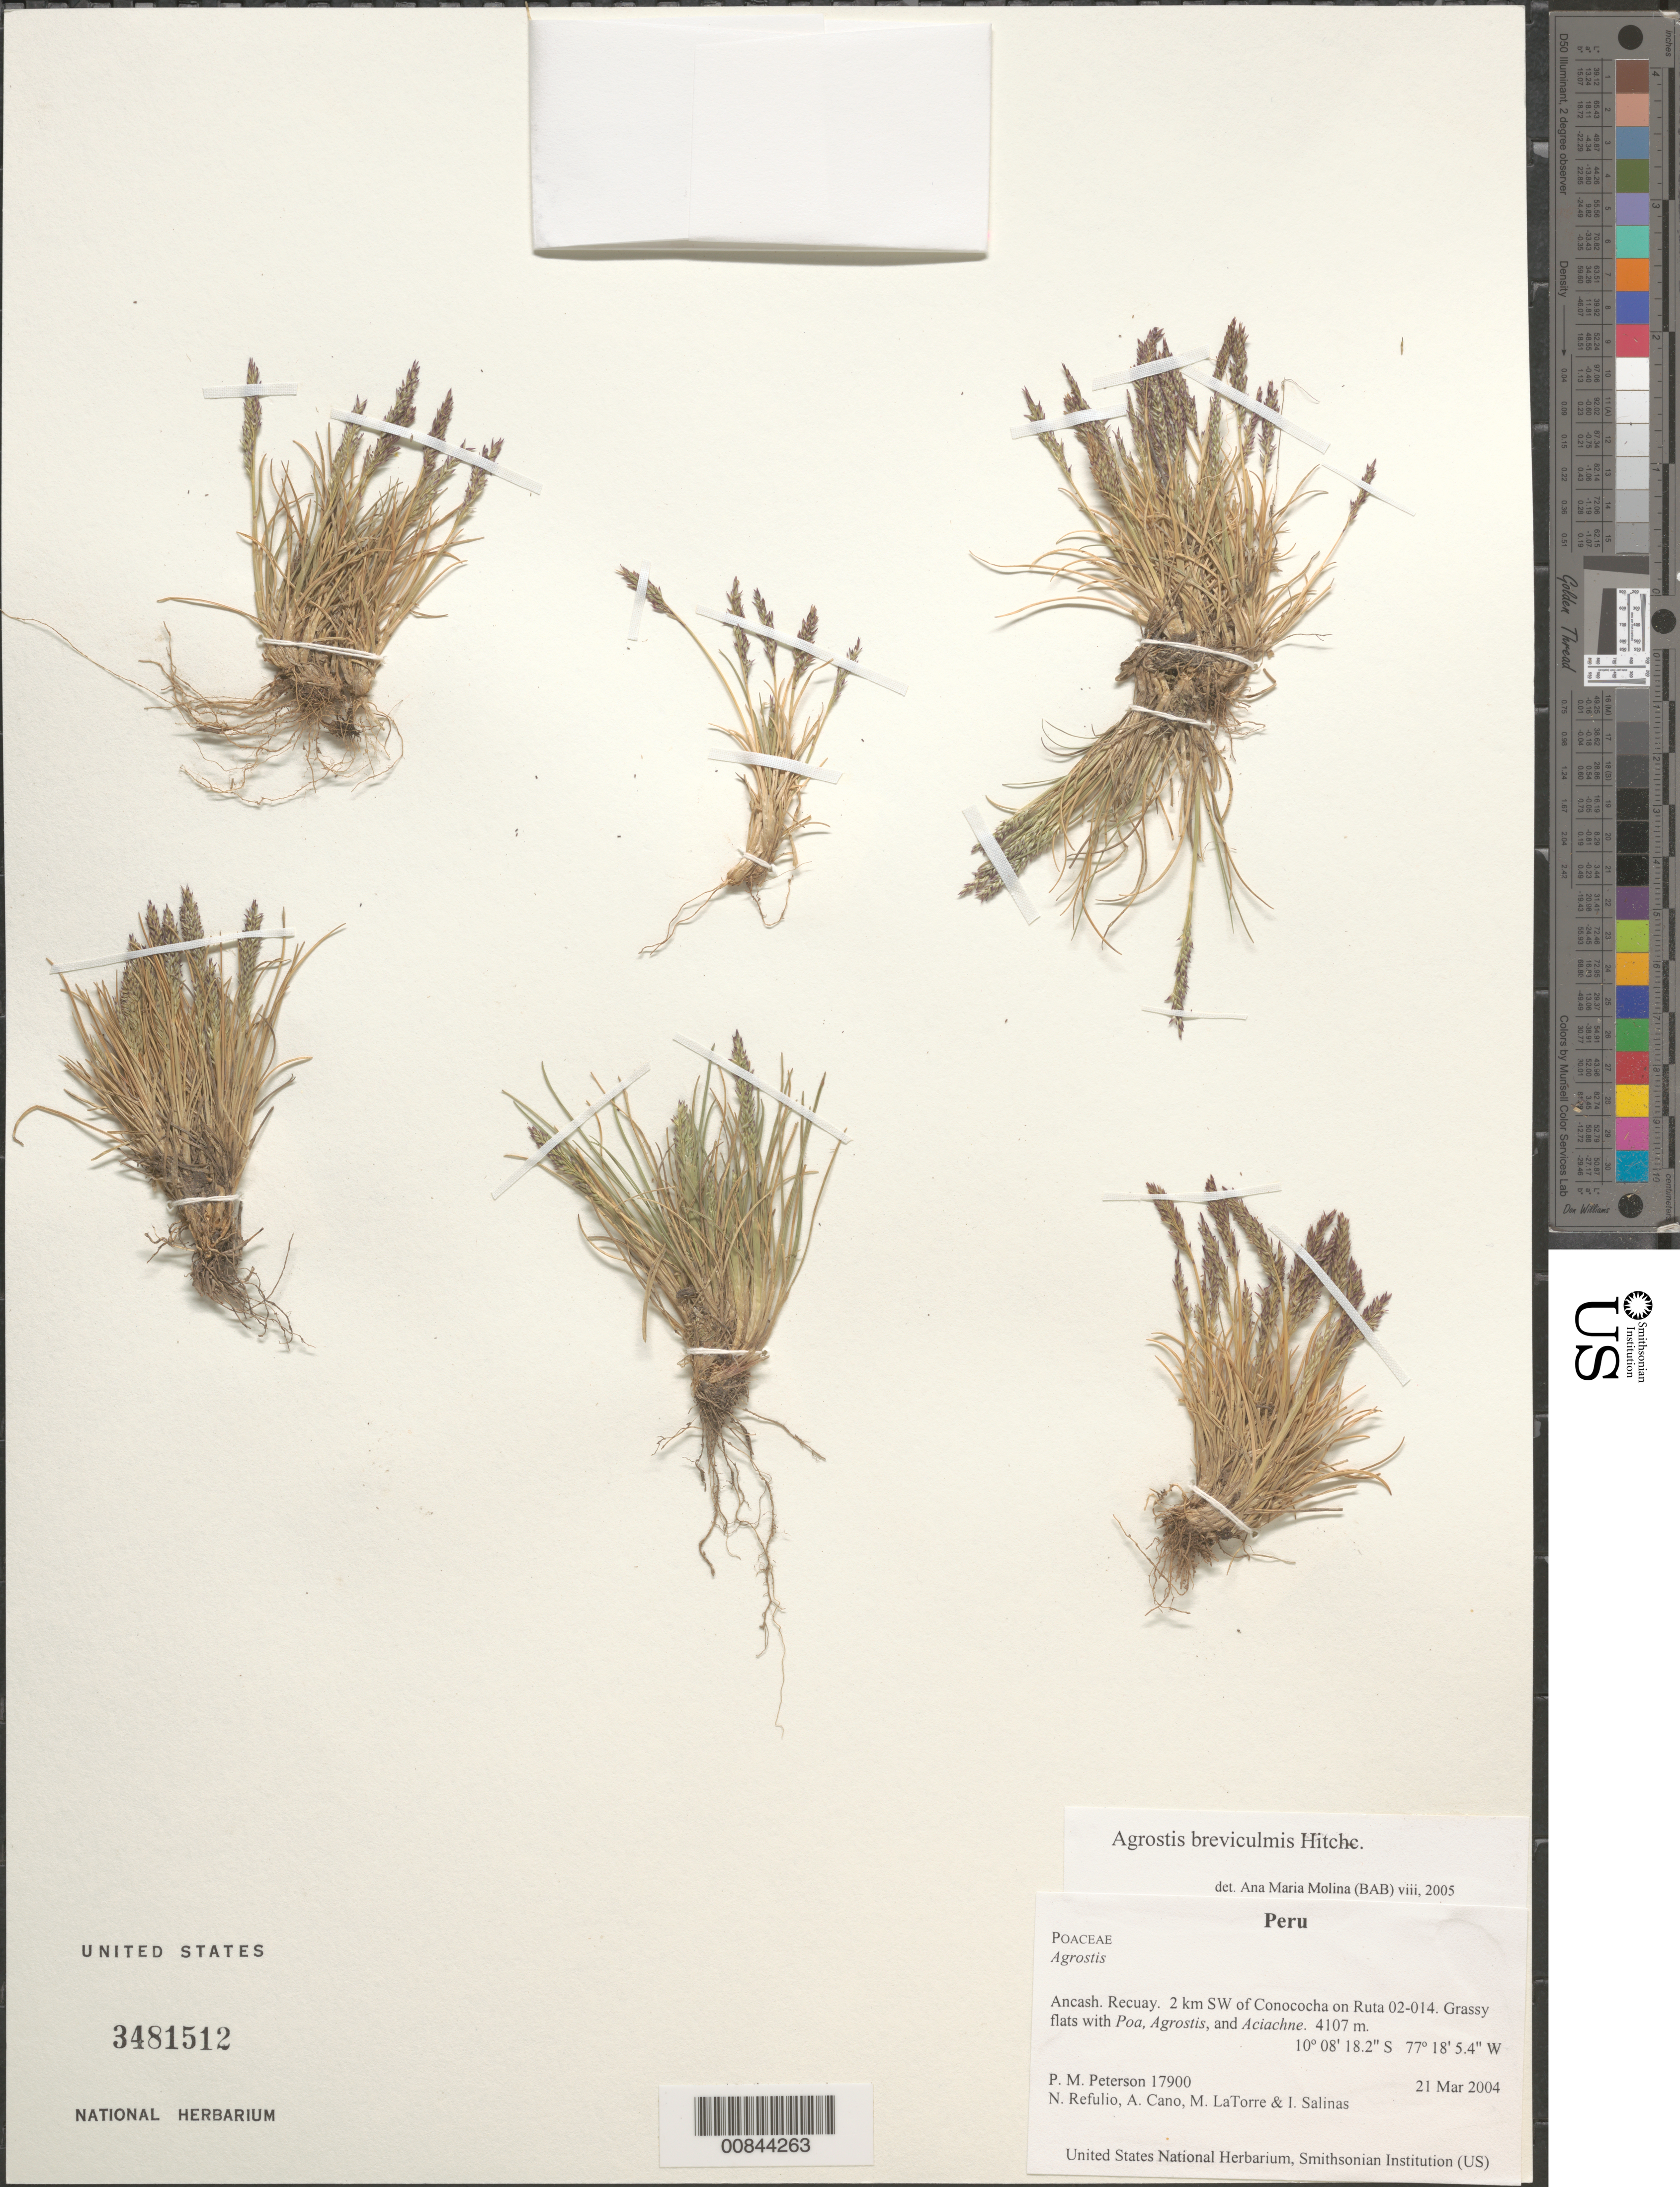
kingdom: Plantae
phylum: Tracheophyta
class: Liliopsida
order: Poales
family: Poaceae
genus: Agrostis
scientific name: Agrostis breviculmis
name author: Hitchc.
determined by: Molina, Ana M. de R.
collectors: P. M. Peterson, N. Refulio-Rodríguez, A. Cano, M. Torre & I. Salinas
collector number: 17900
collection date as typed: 21 Mar 2004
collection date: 2004-03-21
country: Peru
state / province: Ancash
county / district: Recuay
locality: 2 km SW of Conococha on Ruta 02-014. Grassy flats with Poa, Agrostis, and Aciachne.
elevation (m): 4107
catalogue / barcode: US 3481512